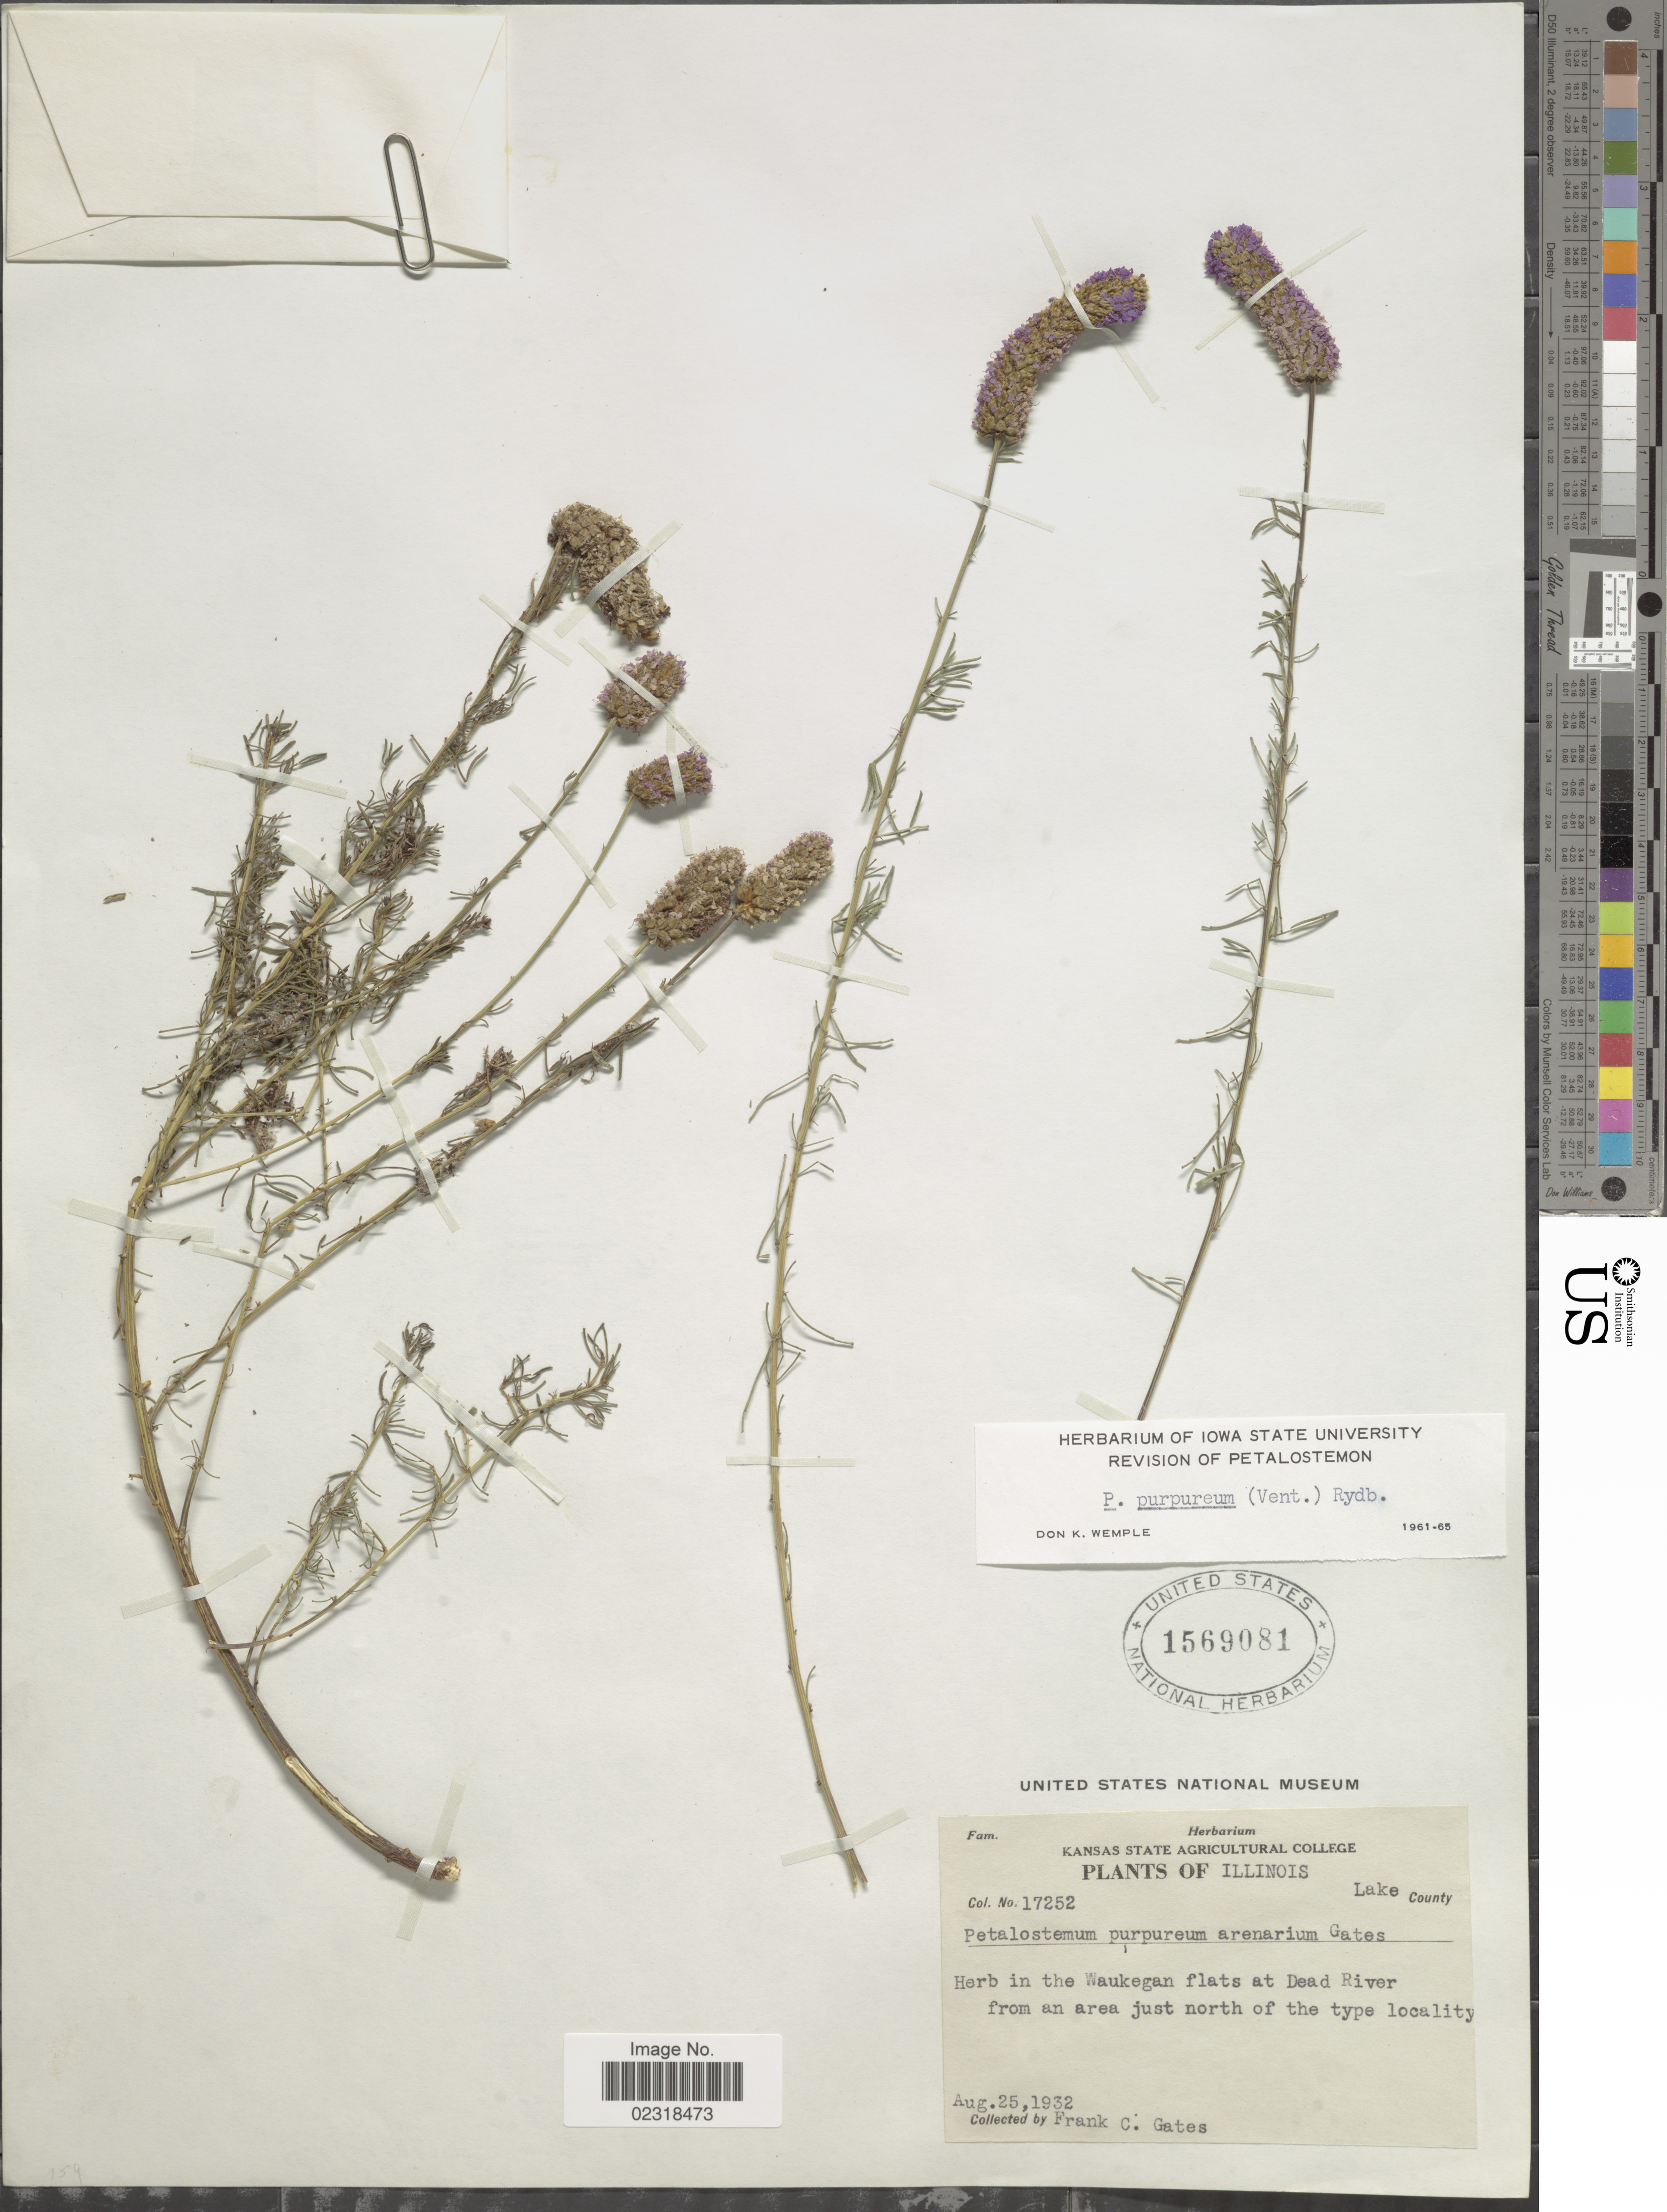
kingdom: Plantae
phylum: Tracheophyta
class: Magnoliopsida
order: Fabales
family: Fabaceae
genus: Dalea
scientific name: Dalea purpurea var. purpurea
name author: Vent.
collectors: F. C. Gates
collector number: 17252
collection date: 1932-08-25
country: United States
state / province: Illinois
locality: Lake County, Herb in the Waukegan flats at Dead River from an area just north of the type locality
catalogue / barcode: US 1569081